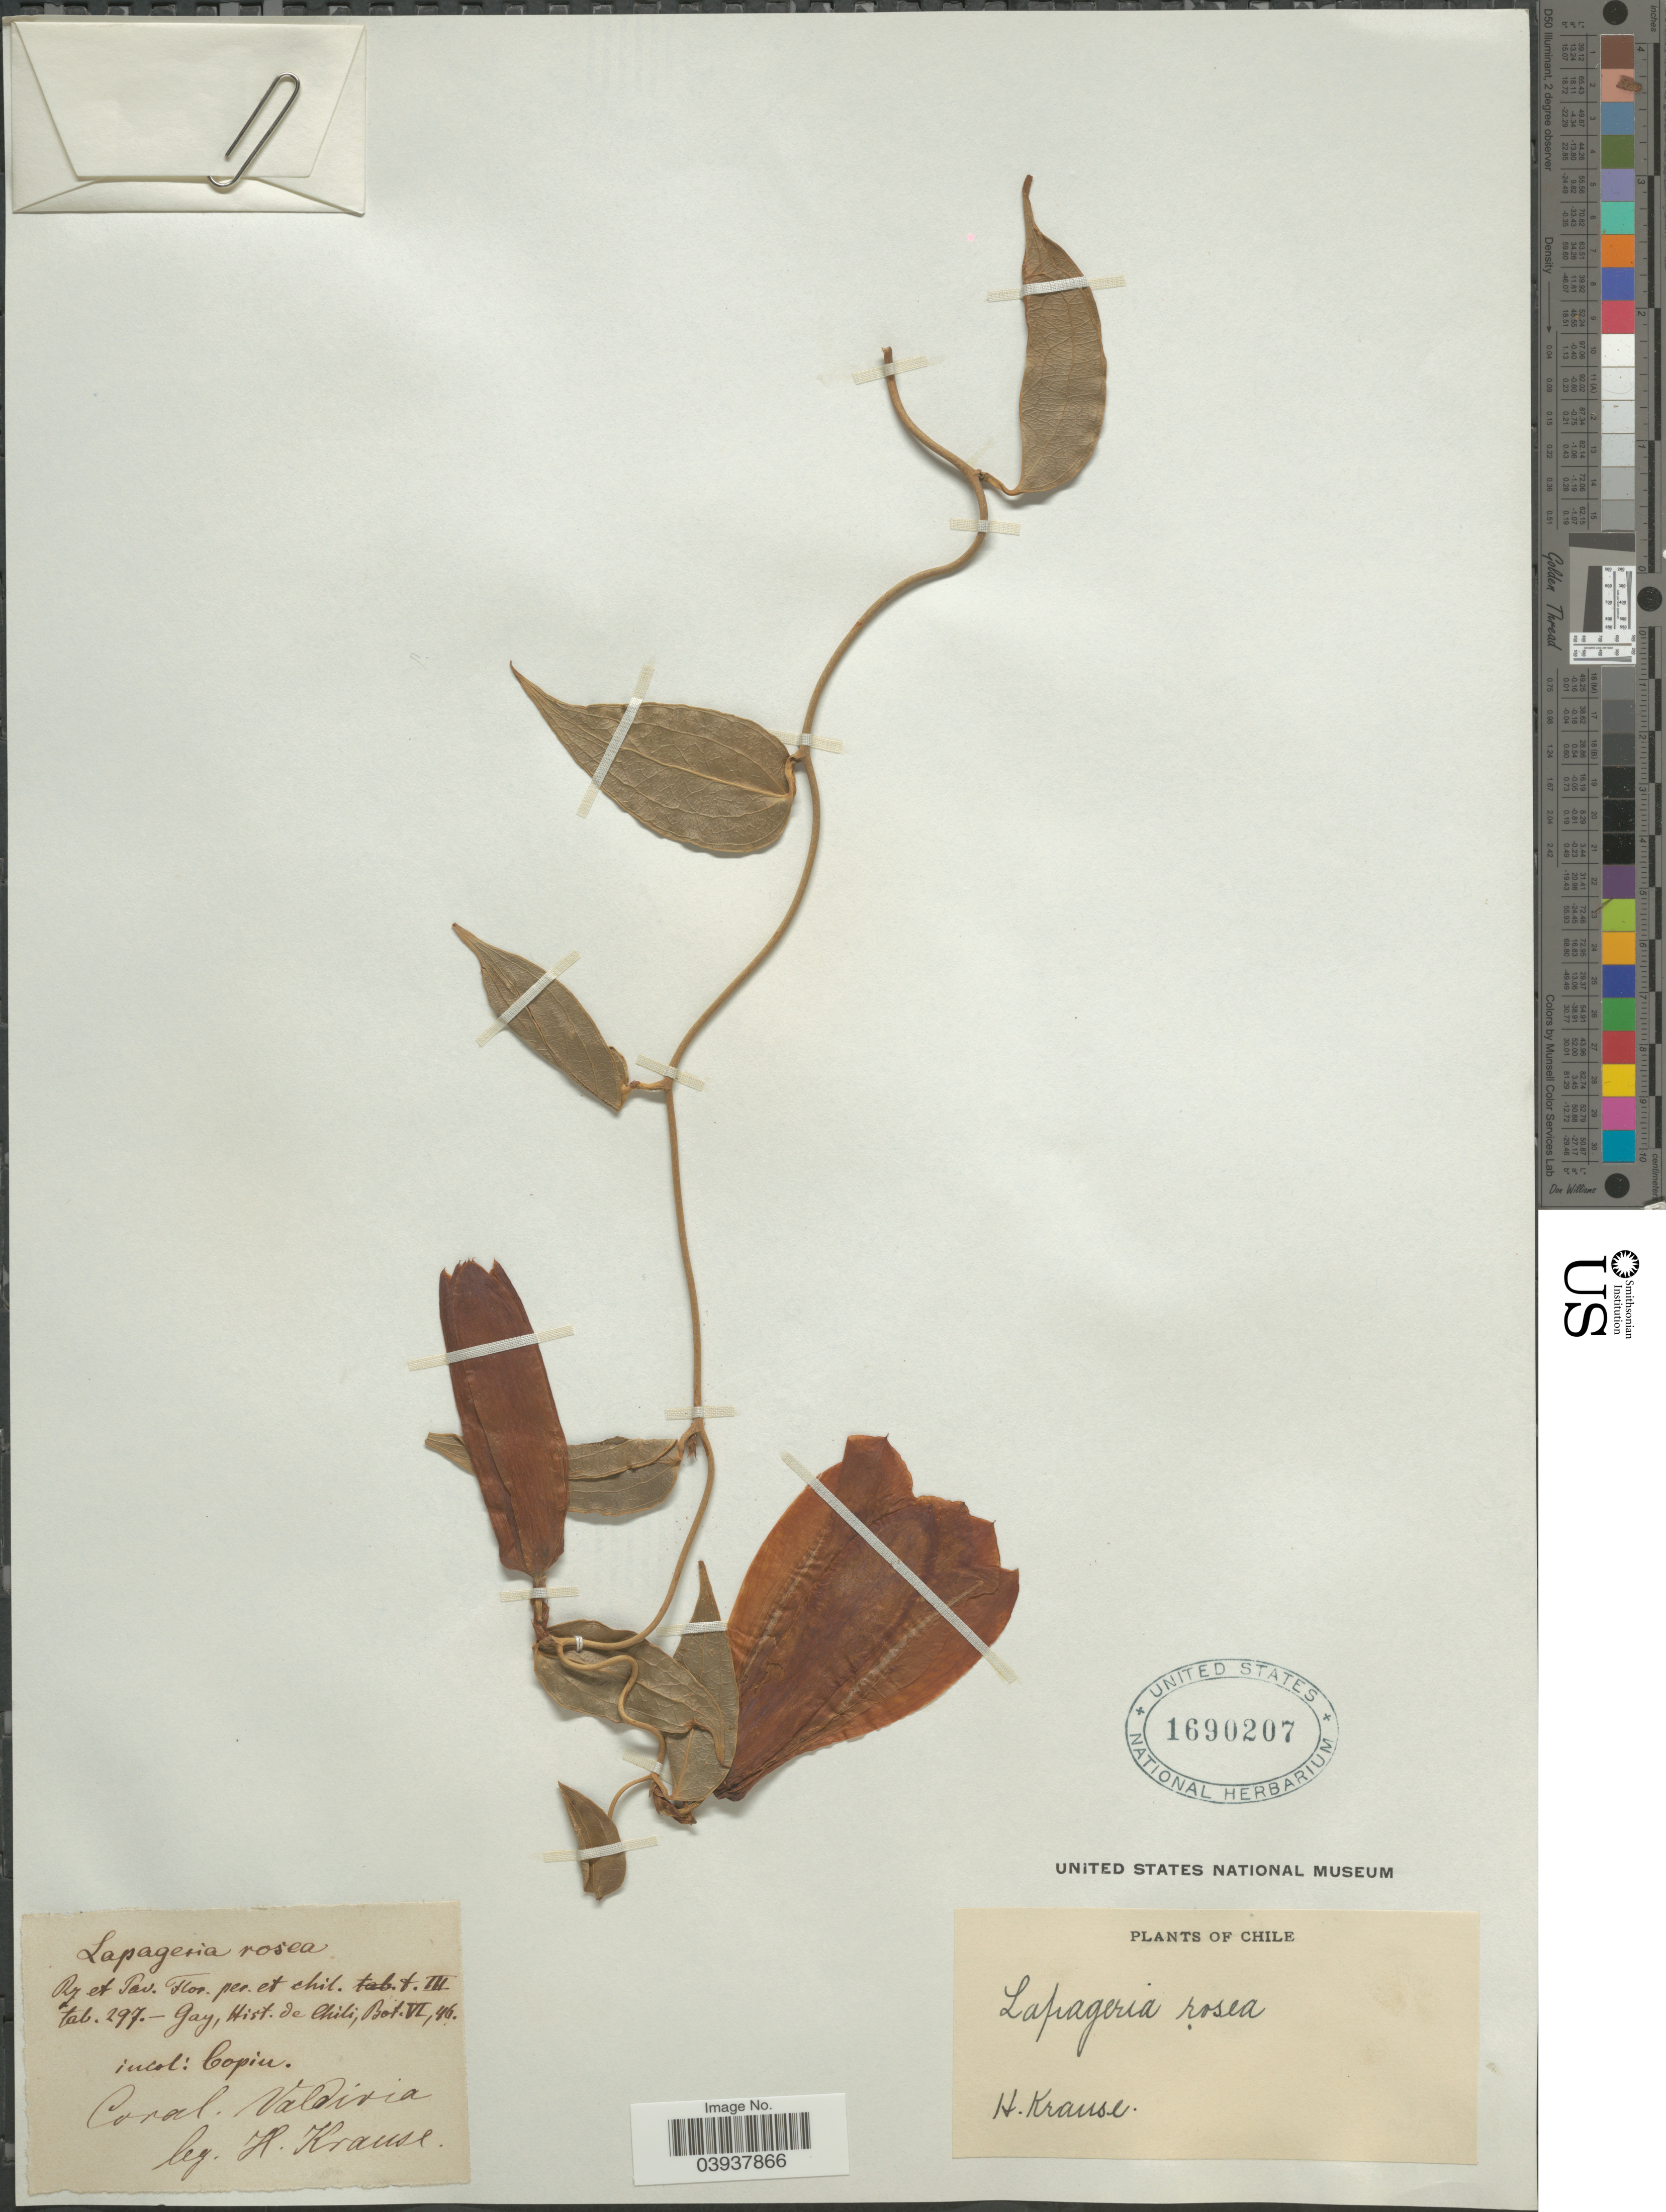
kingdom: Plantae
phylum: Tracheophyta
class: Liliopsida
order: Liliales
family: Philesiaceae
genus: Lapageria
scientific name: Lapageria rosea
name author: Ruiz & Pav.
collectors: H. Krause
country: Chile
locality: Coral. Valdivia.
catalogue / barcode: US 1690207